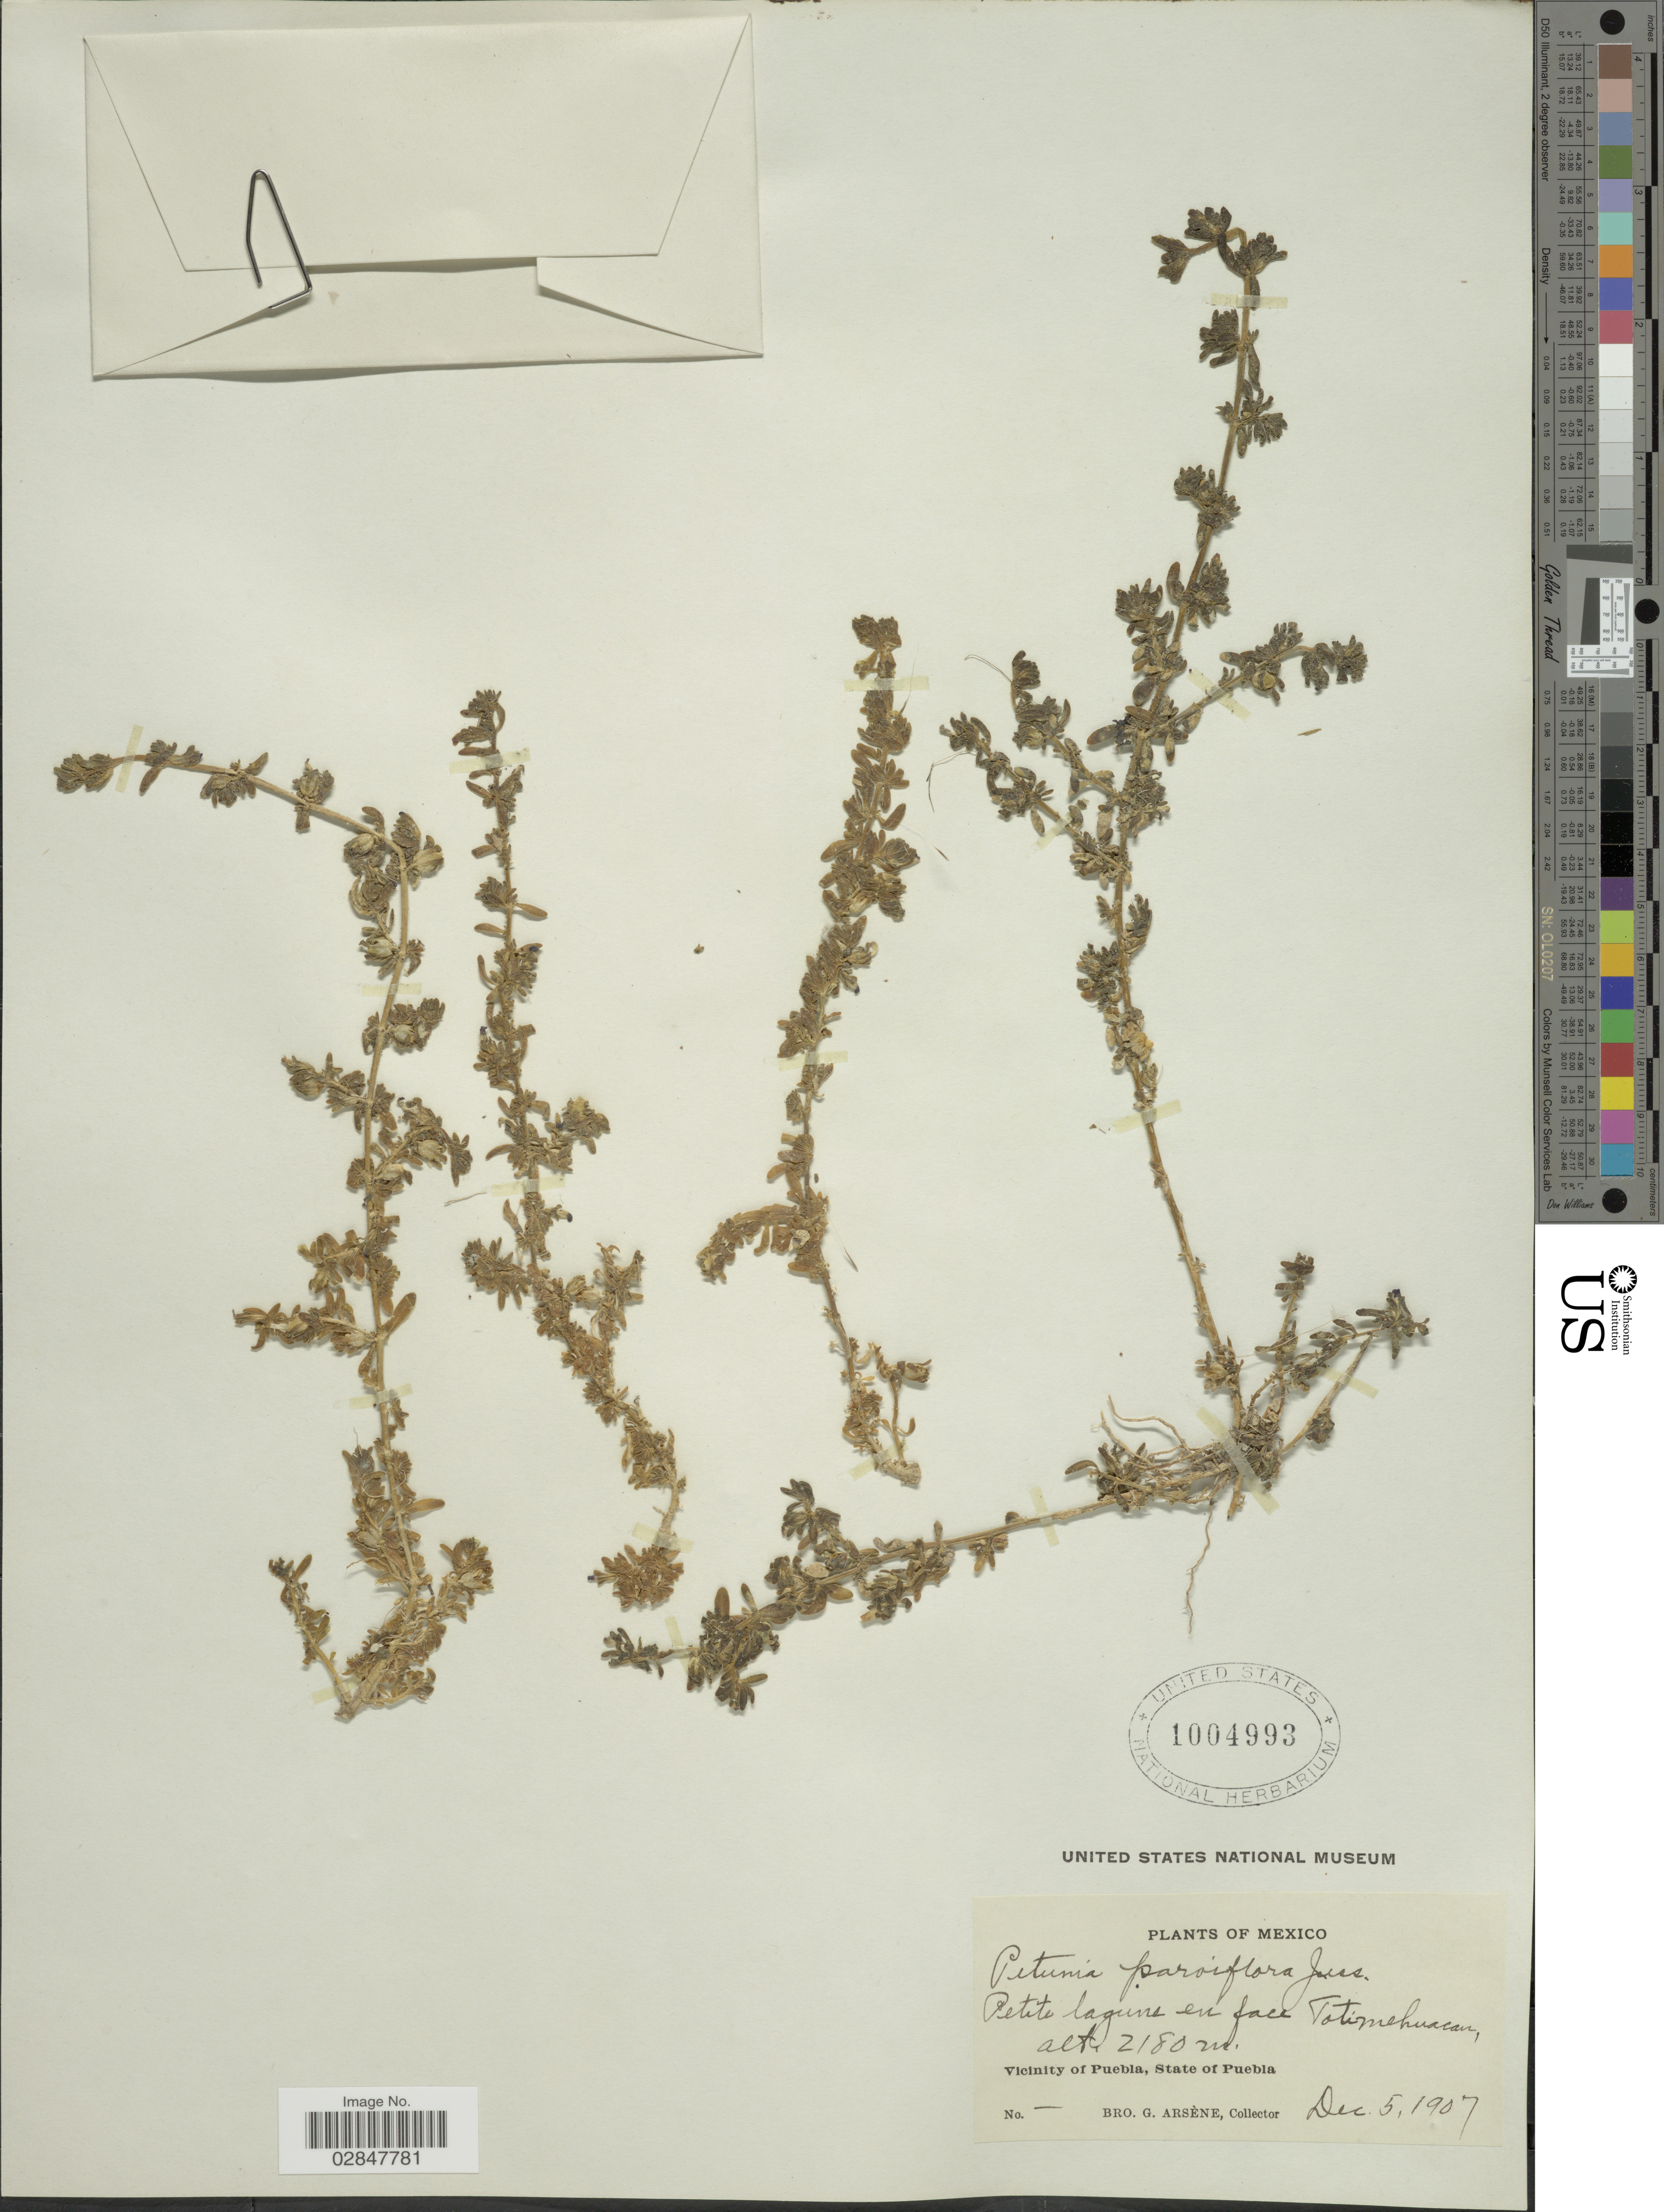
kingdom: Plantae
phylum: Tracheophyta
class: Magnoliopsida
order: Solanales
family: Solanaceae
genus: Petunia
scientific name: Petunia parviflora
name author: Juss.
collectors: Bro. G. Arsène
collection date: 1907-12-05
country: Mexico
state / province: Puebla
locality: Petite laguna en face Totimehuacan, Vicinity of Puebla.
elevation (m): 2180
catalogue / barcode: US 1004993